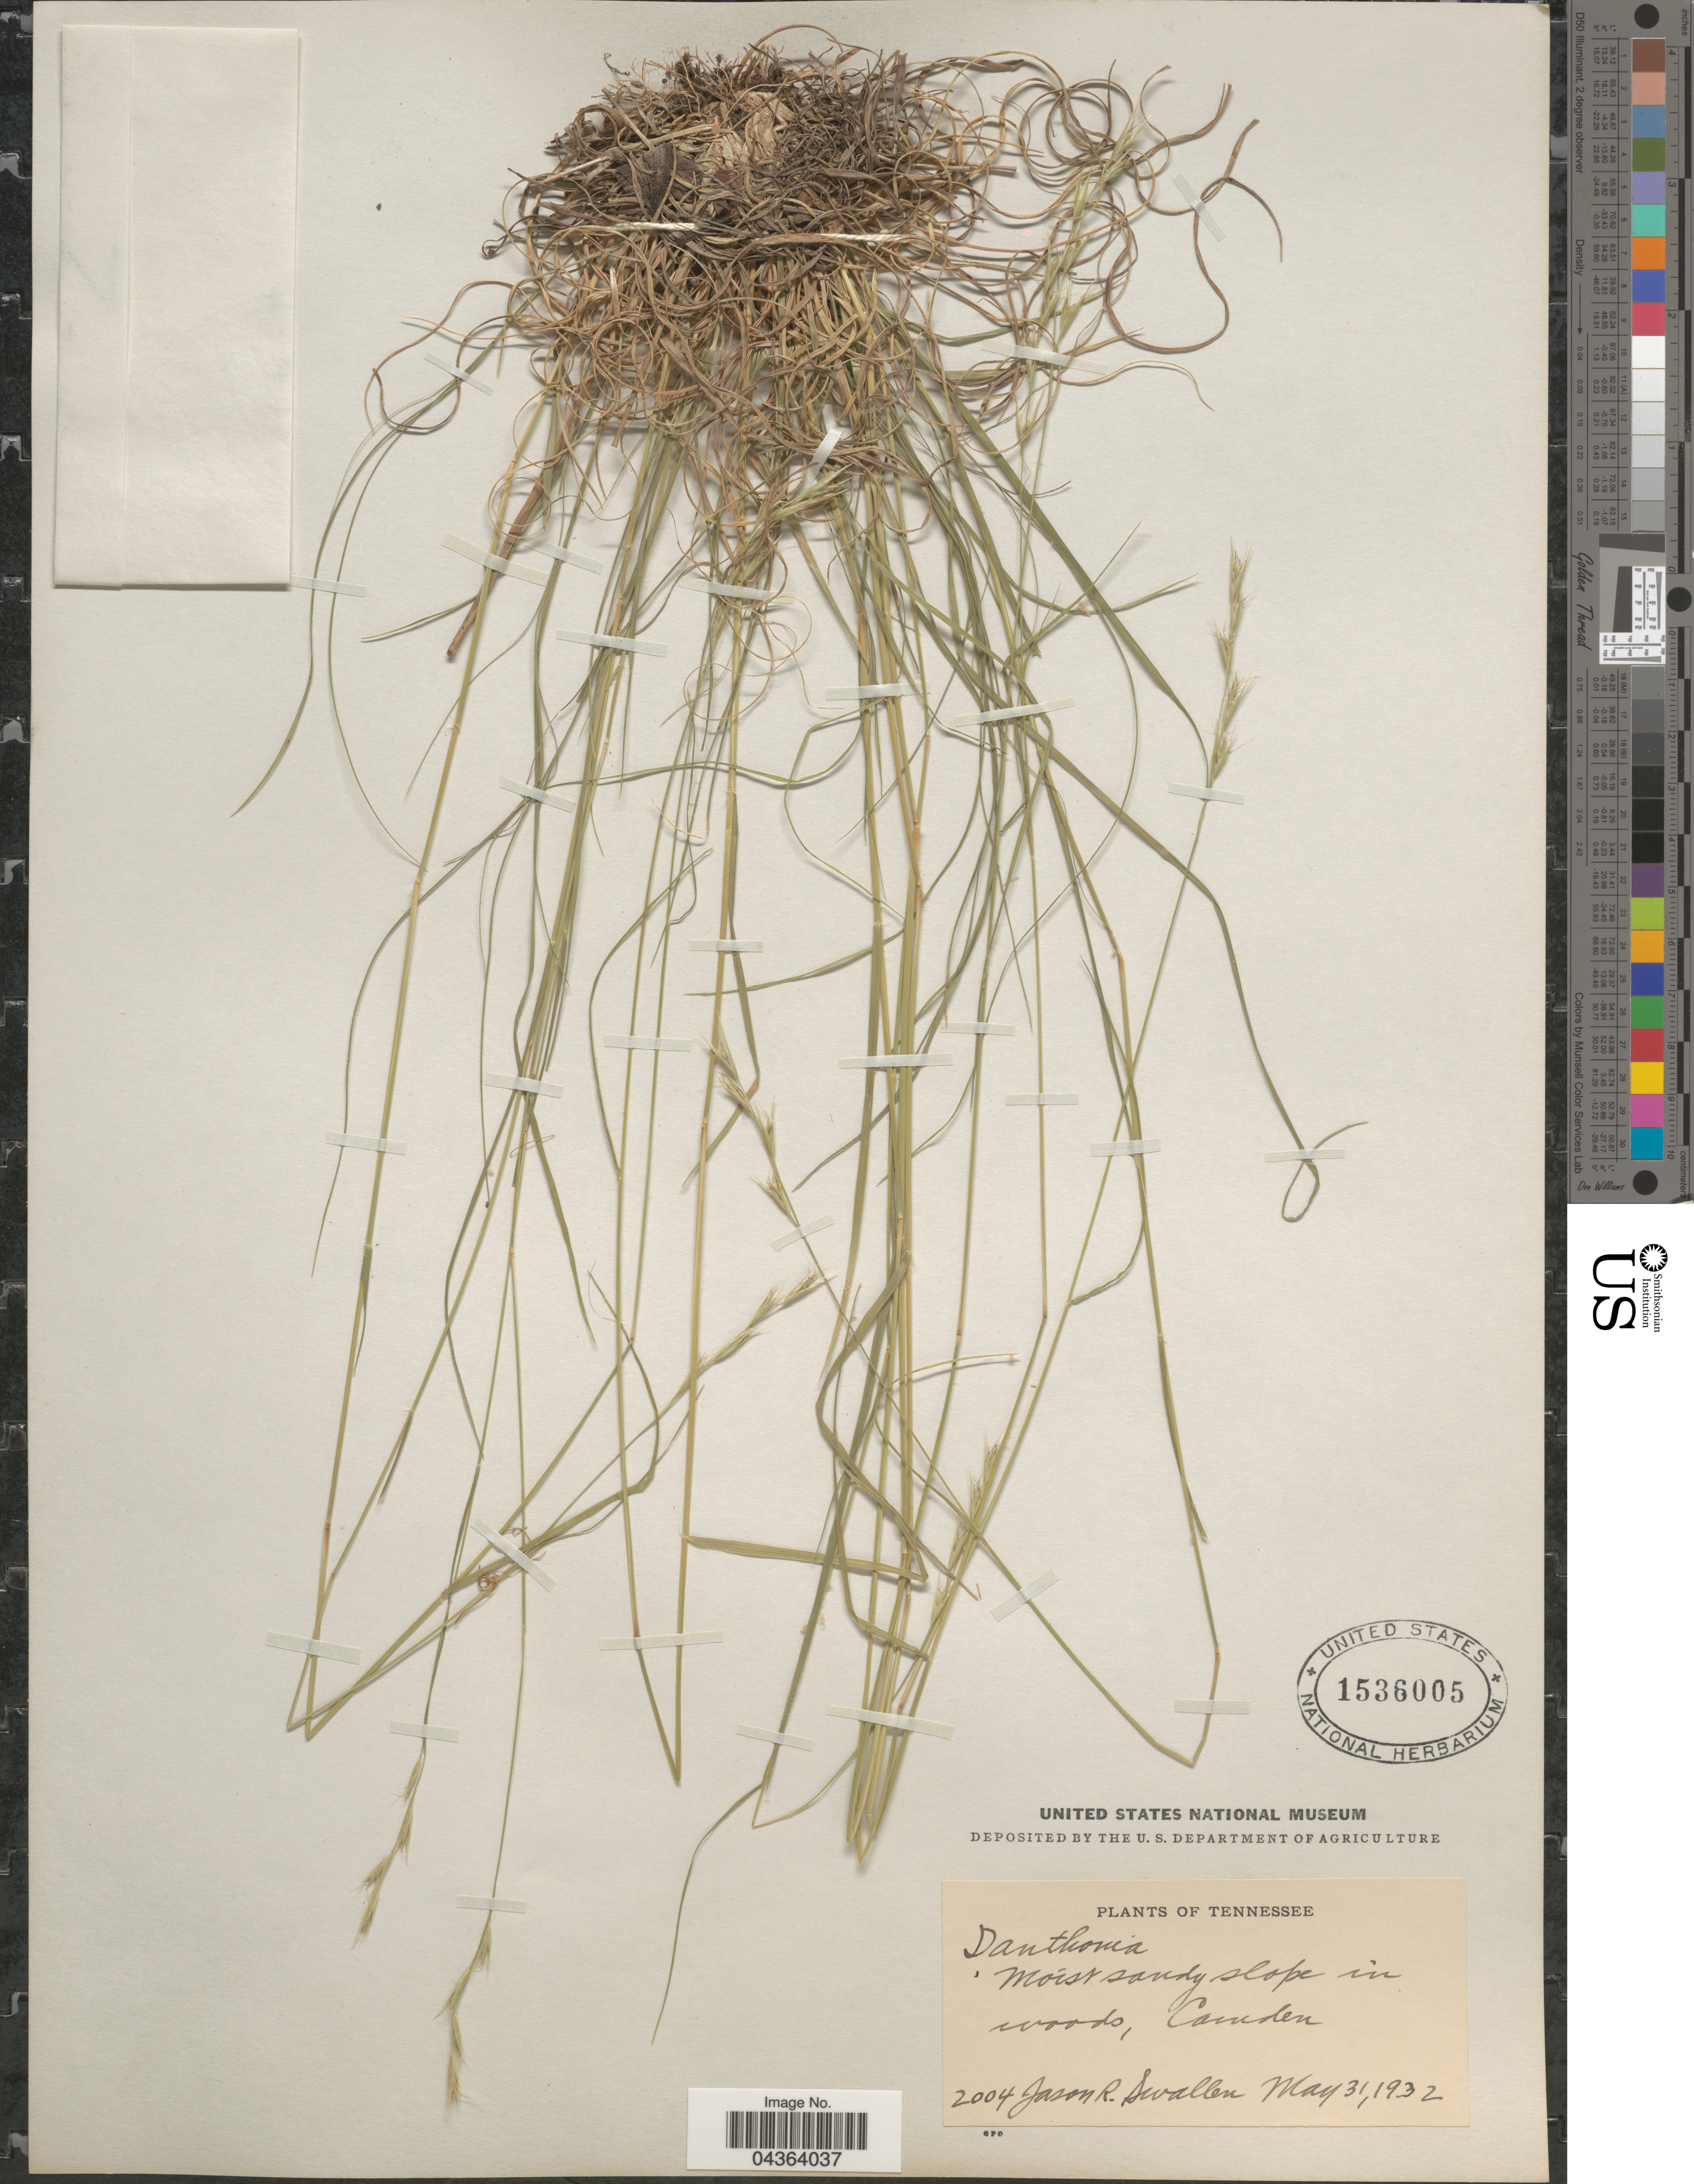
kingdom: Plantae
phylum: Tracheophyta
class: Liliopsida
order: Poales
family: Poaceae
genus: Danthonia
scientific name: Danthonia spicata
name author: (L.) P. Beauv. ex Roem. & Schult.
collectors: J. R. Swallen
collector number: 2004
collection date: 1932-05-31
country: United States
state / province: Tennessee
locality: Moist sandy slope in woods, Camden.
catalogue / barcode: US 1536005